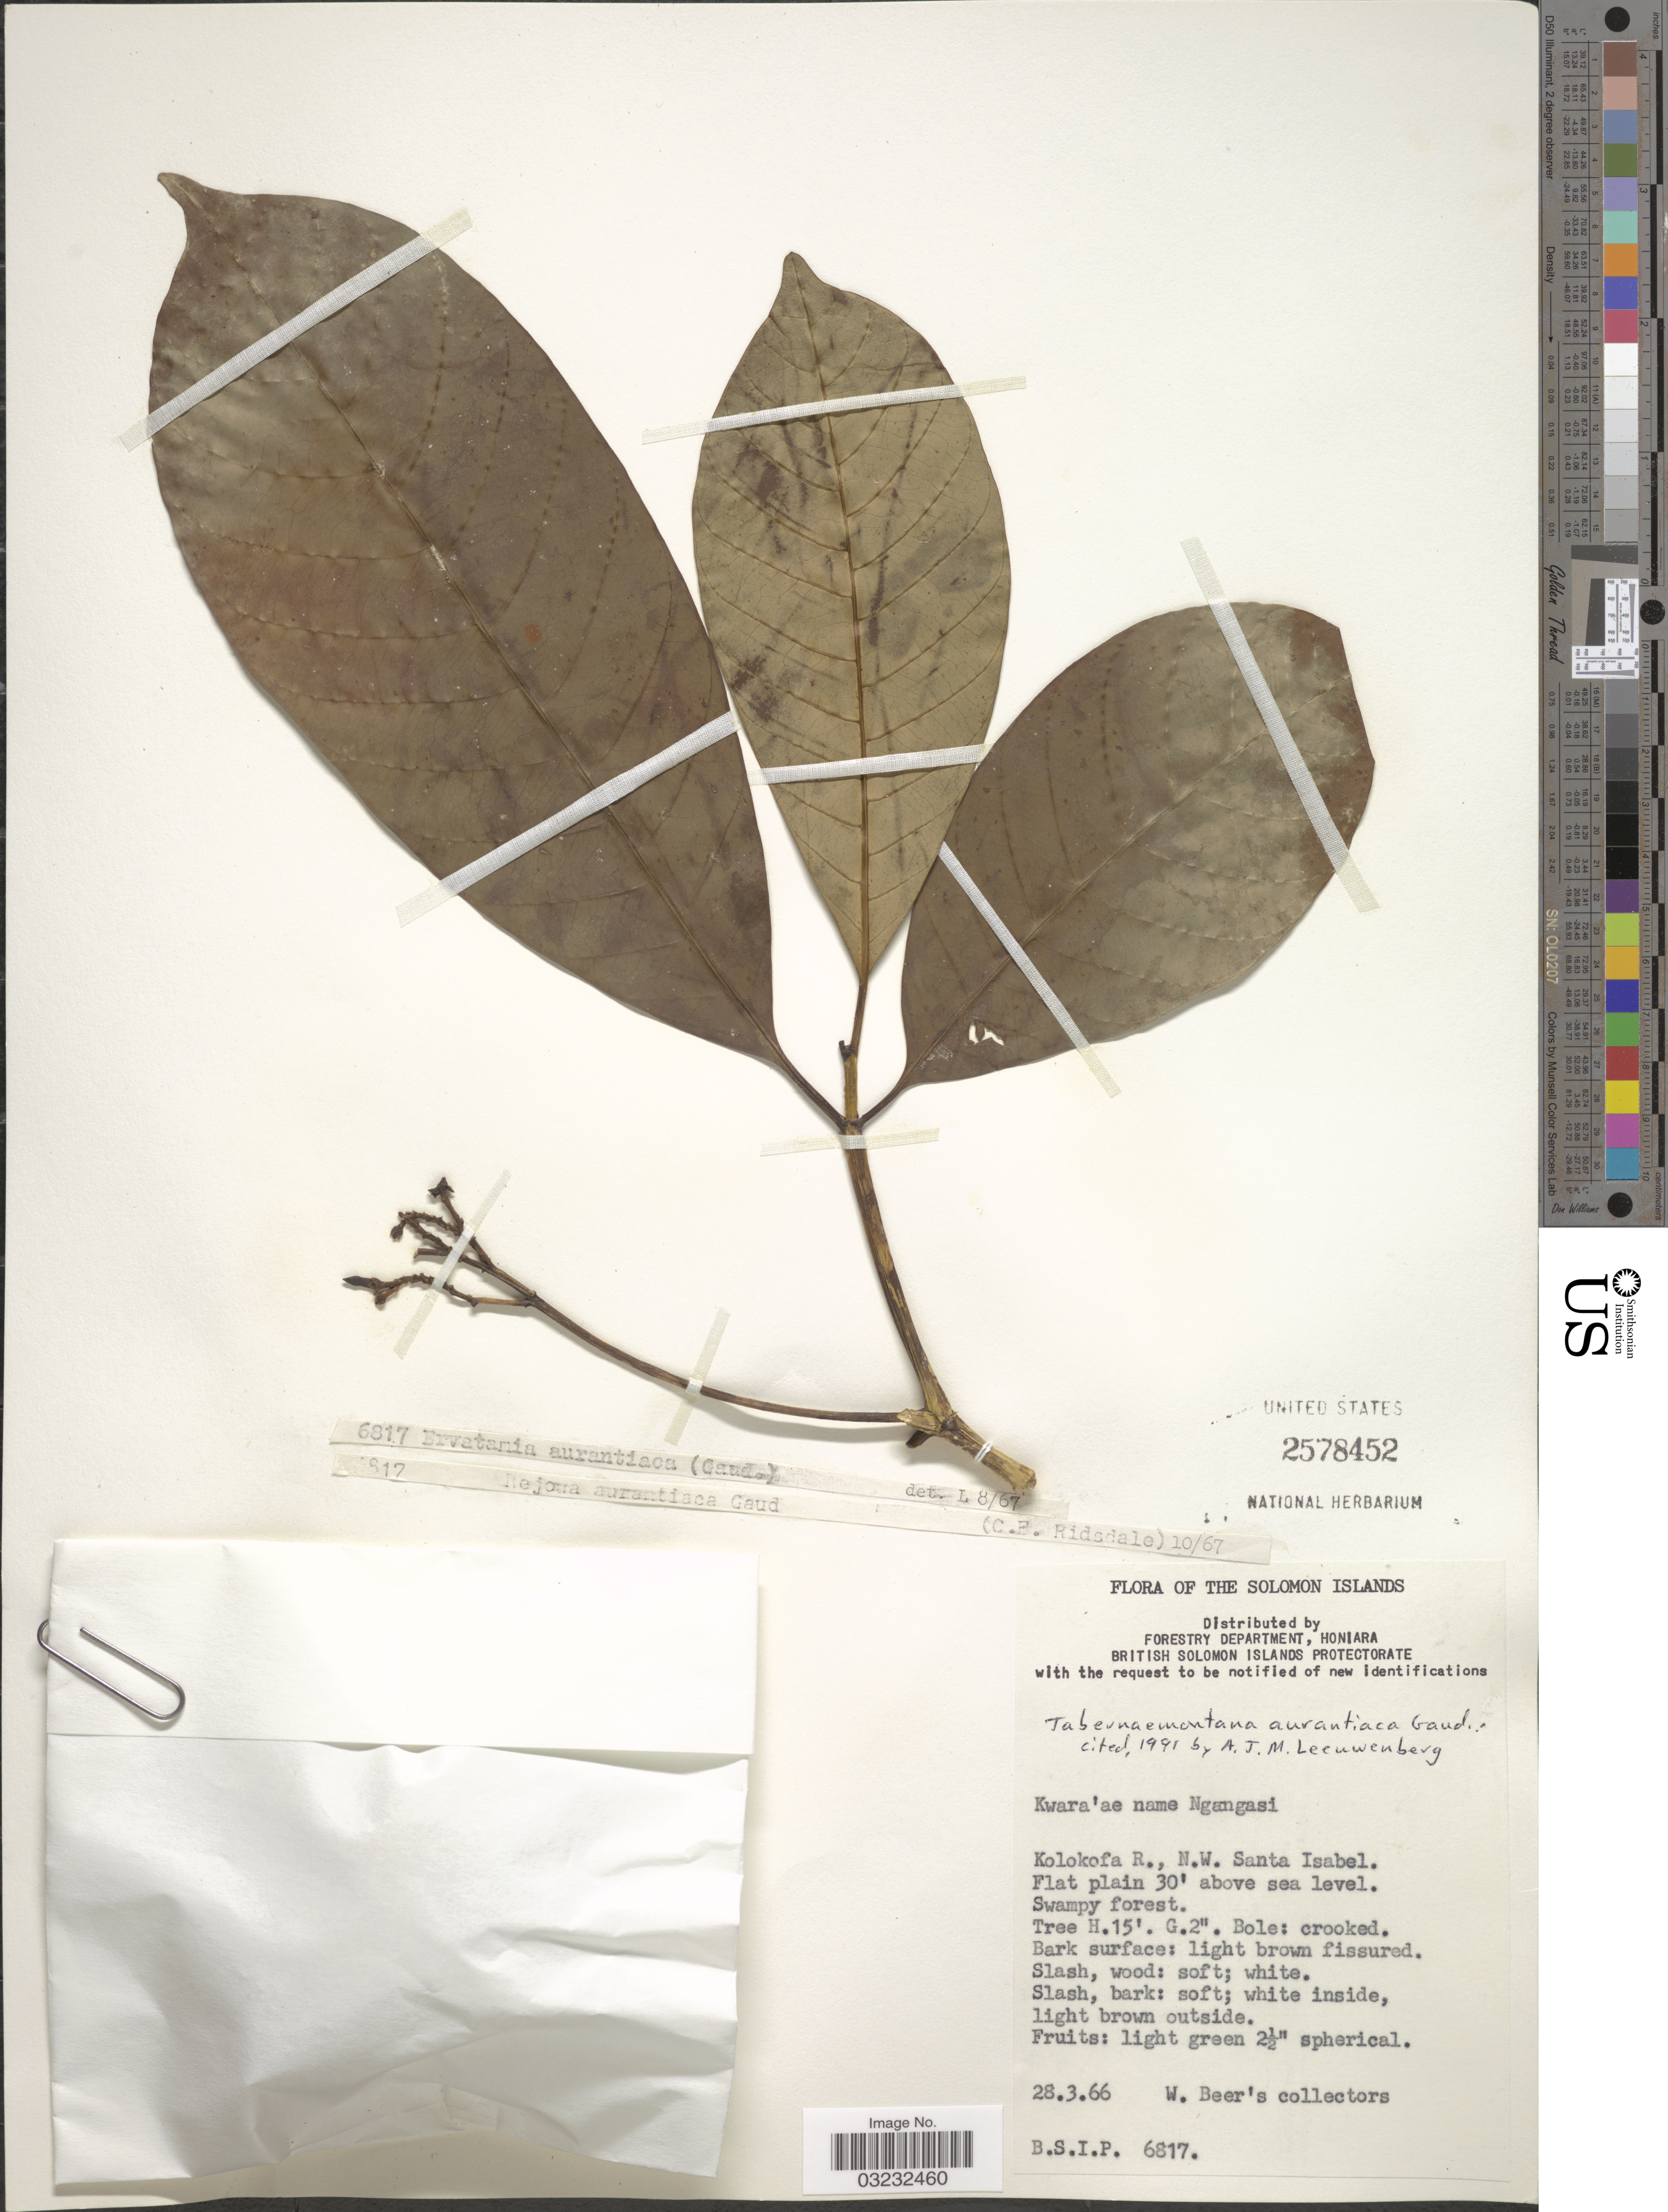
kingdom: Plantae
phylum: Tracheophyta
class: Magnoliopsida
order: Gentianales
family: Apocynaceae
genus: Tabernaemontana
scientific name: Tabernaemontana aurantiaca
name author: Gaudich.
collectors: W. Beer's Collectors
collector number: BSIP6817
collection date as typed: Transcribed d/m/y: 28/3/66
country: Solomon Islands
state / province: Solomon Islands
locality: Kolokofa R., N.W. Santa Isabel.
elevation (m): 9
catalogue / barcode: US 2578452